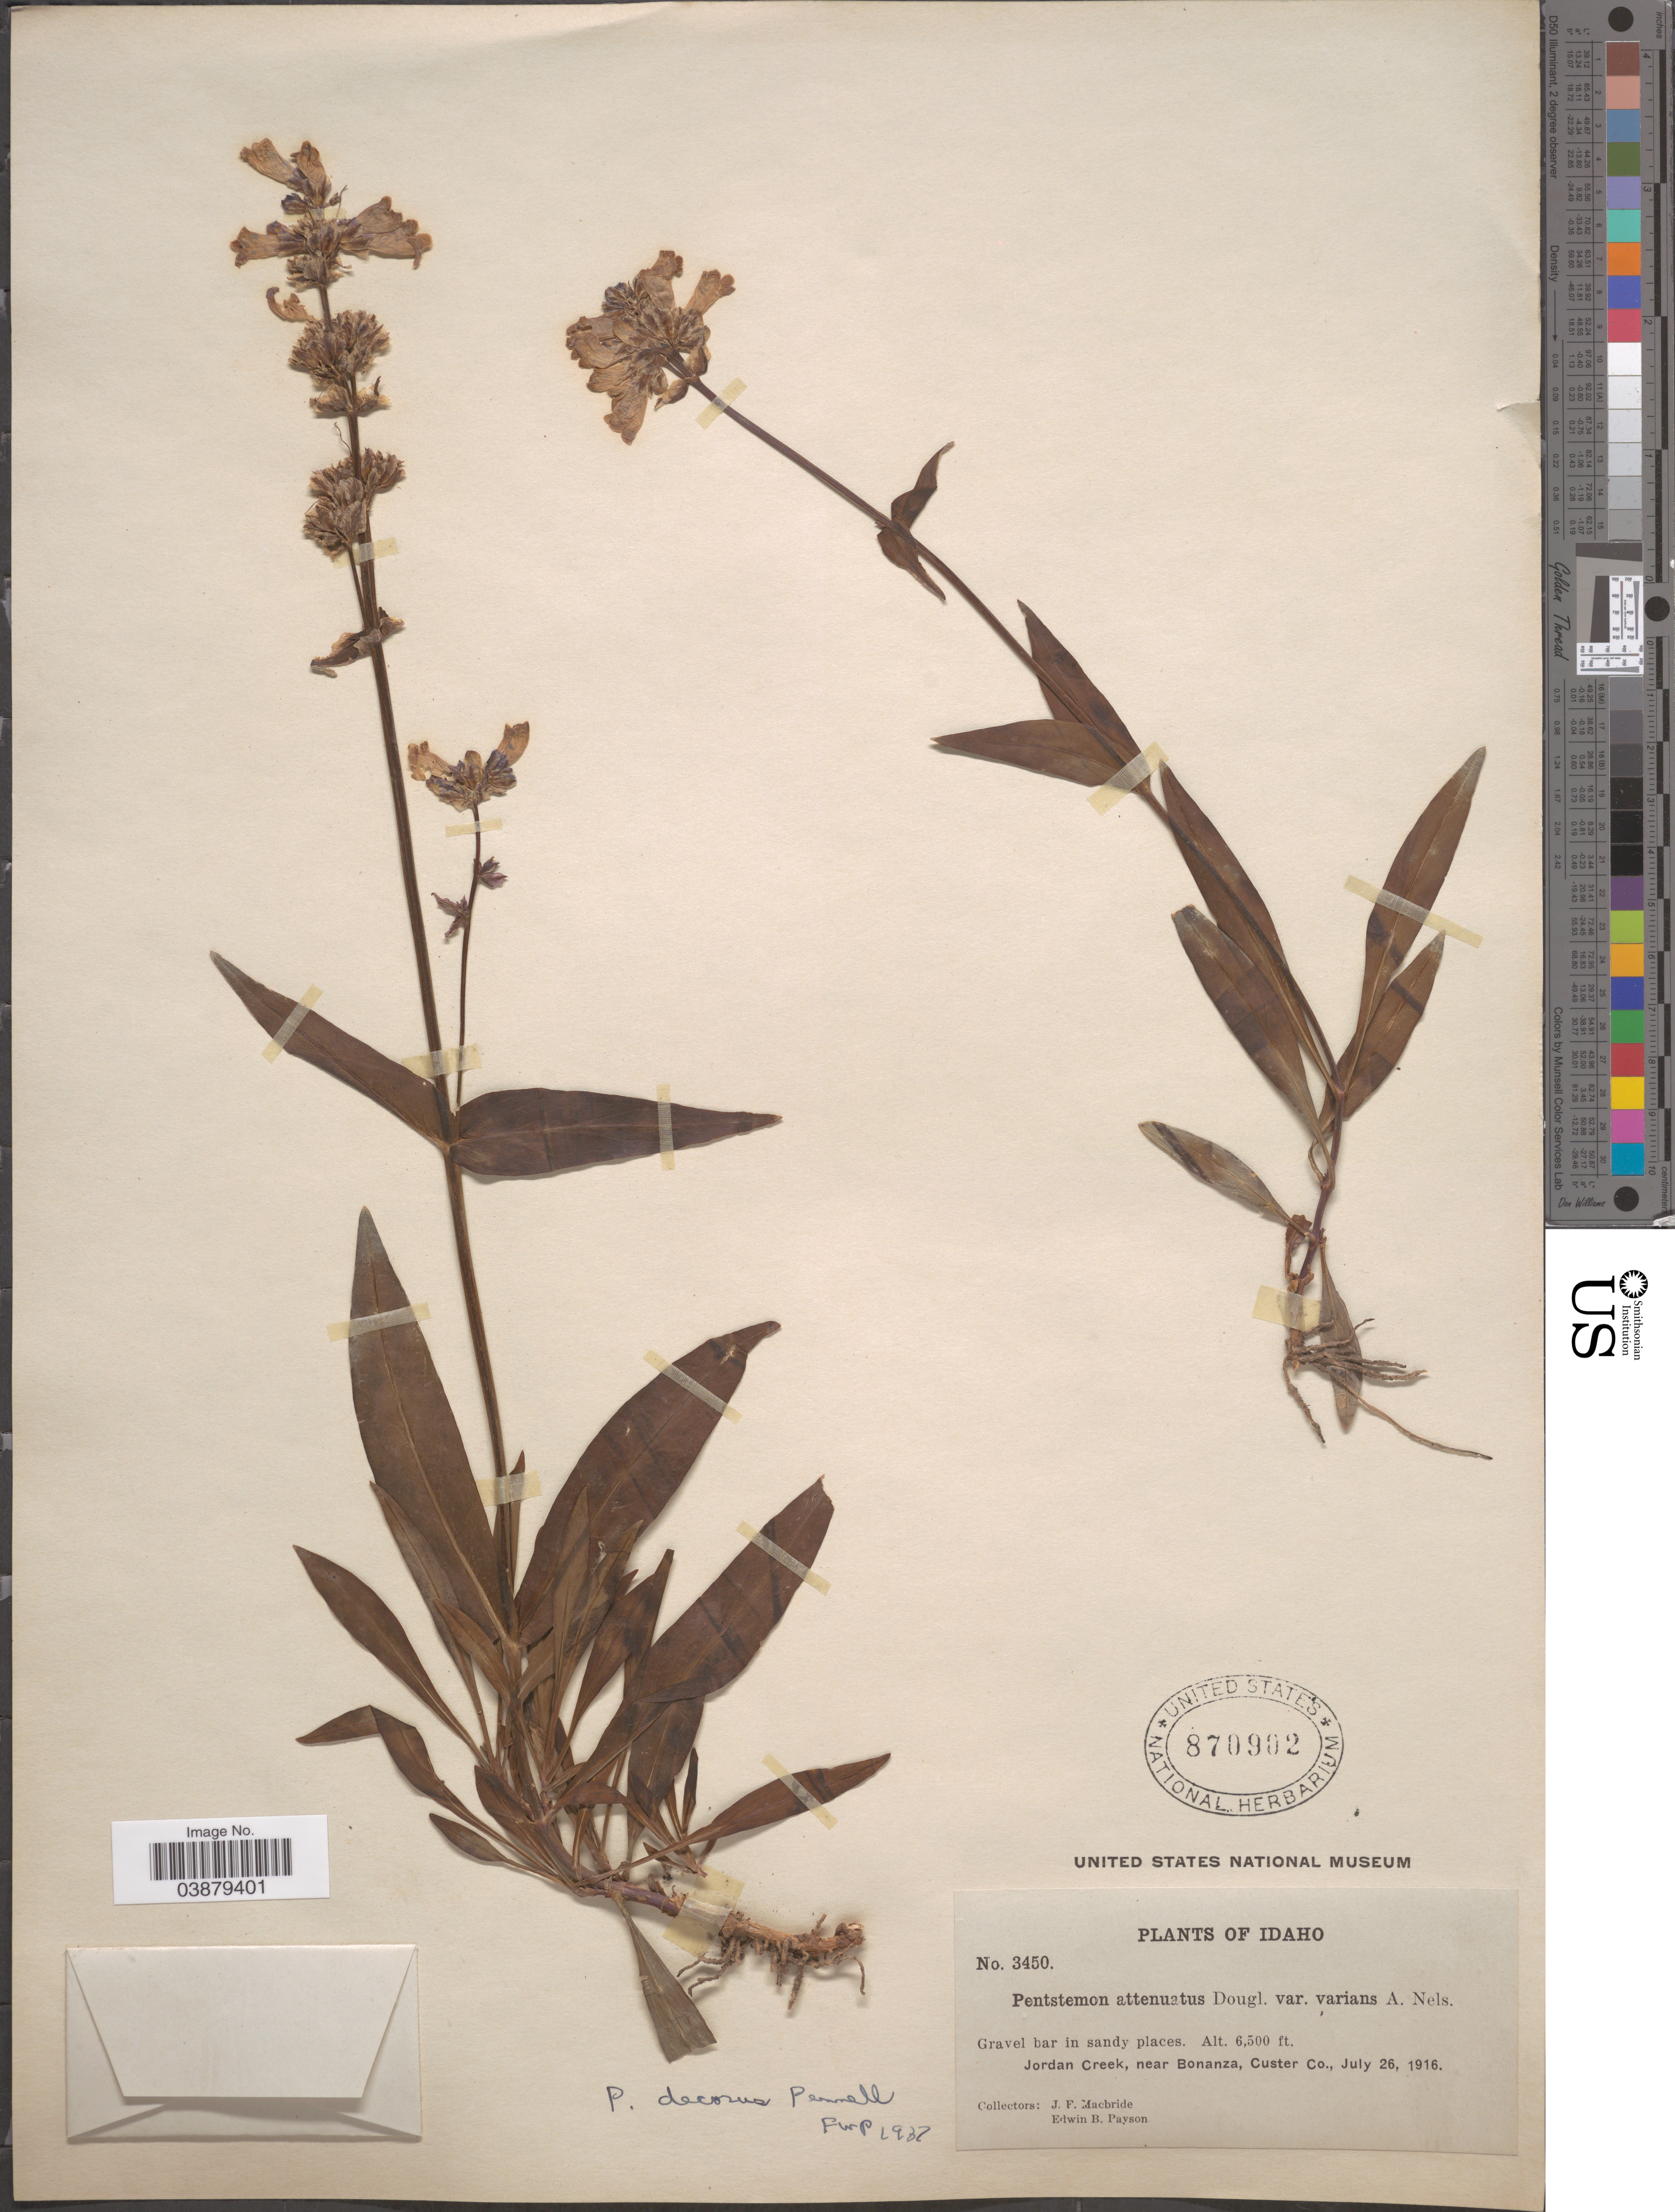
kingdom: Plantae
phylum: Tracheophyta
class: Magnoliopsida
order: Lamiales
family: Plantaginaceae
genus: Penstemon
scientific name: Penstemon sp.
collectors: J. F. Macbride & E. B. Payson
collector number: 3450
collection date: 1916-07-26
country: United States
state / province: Idaho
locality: Jordan Creek, near Bonanza, Custer Co.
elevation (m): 1981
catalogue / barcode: US 870902